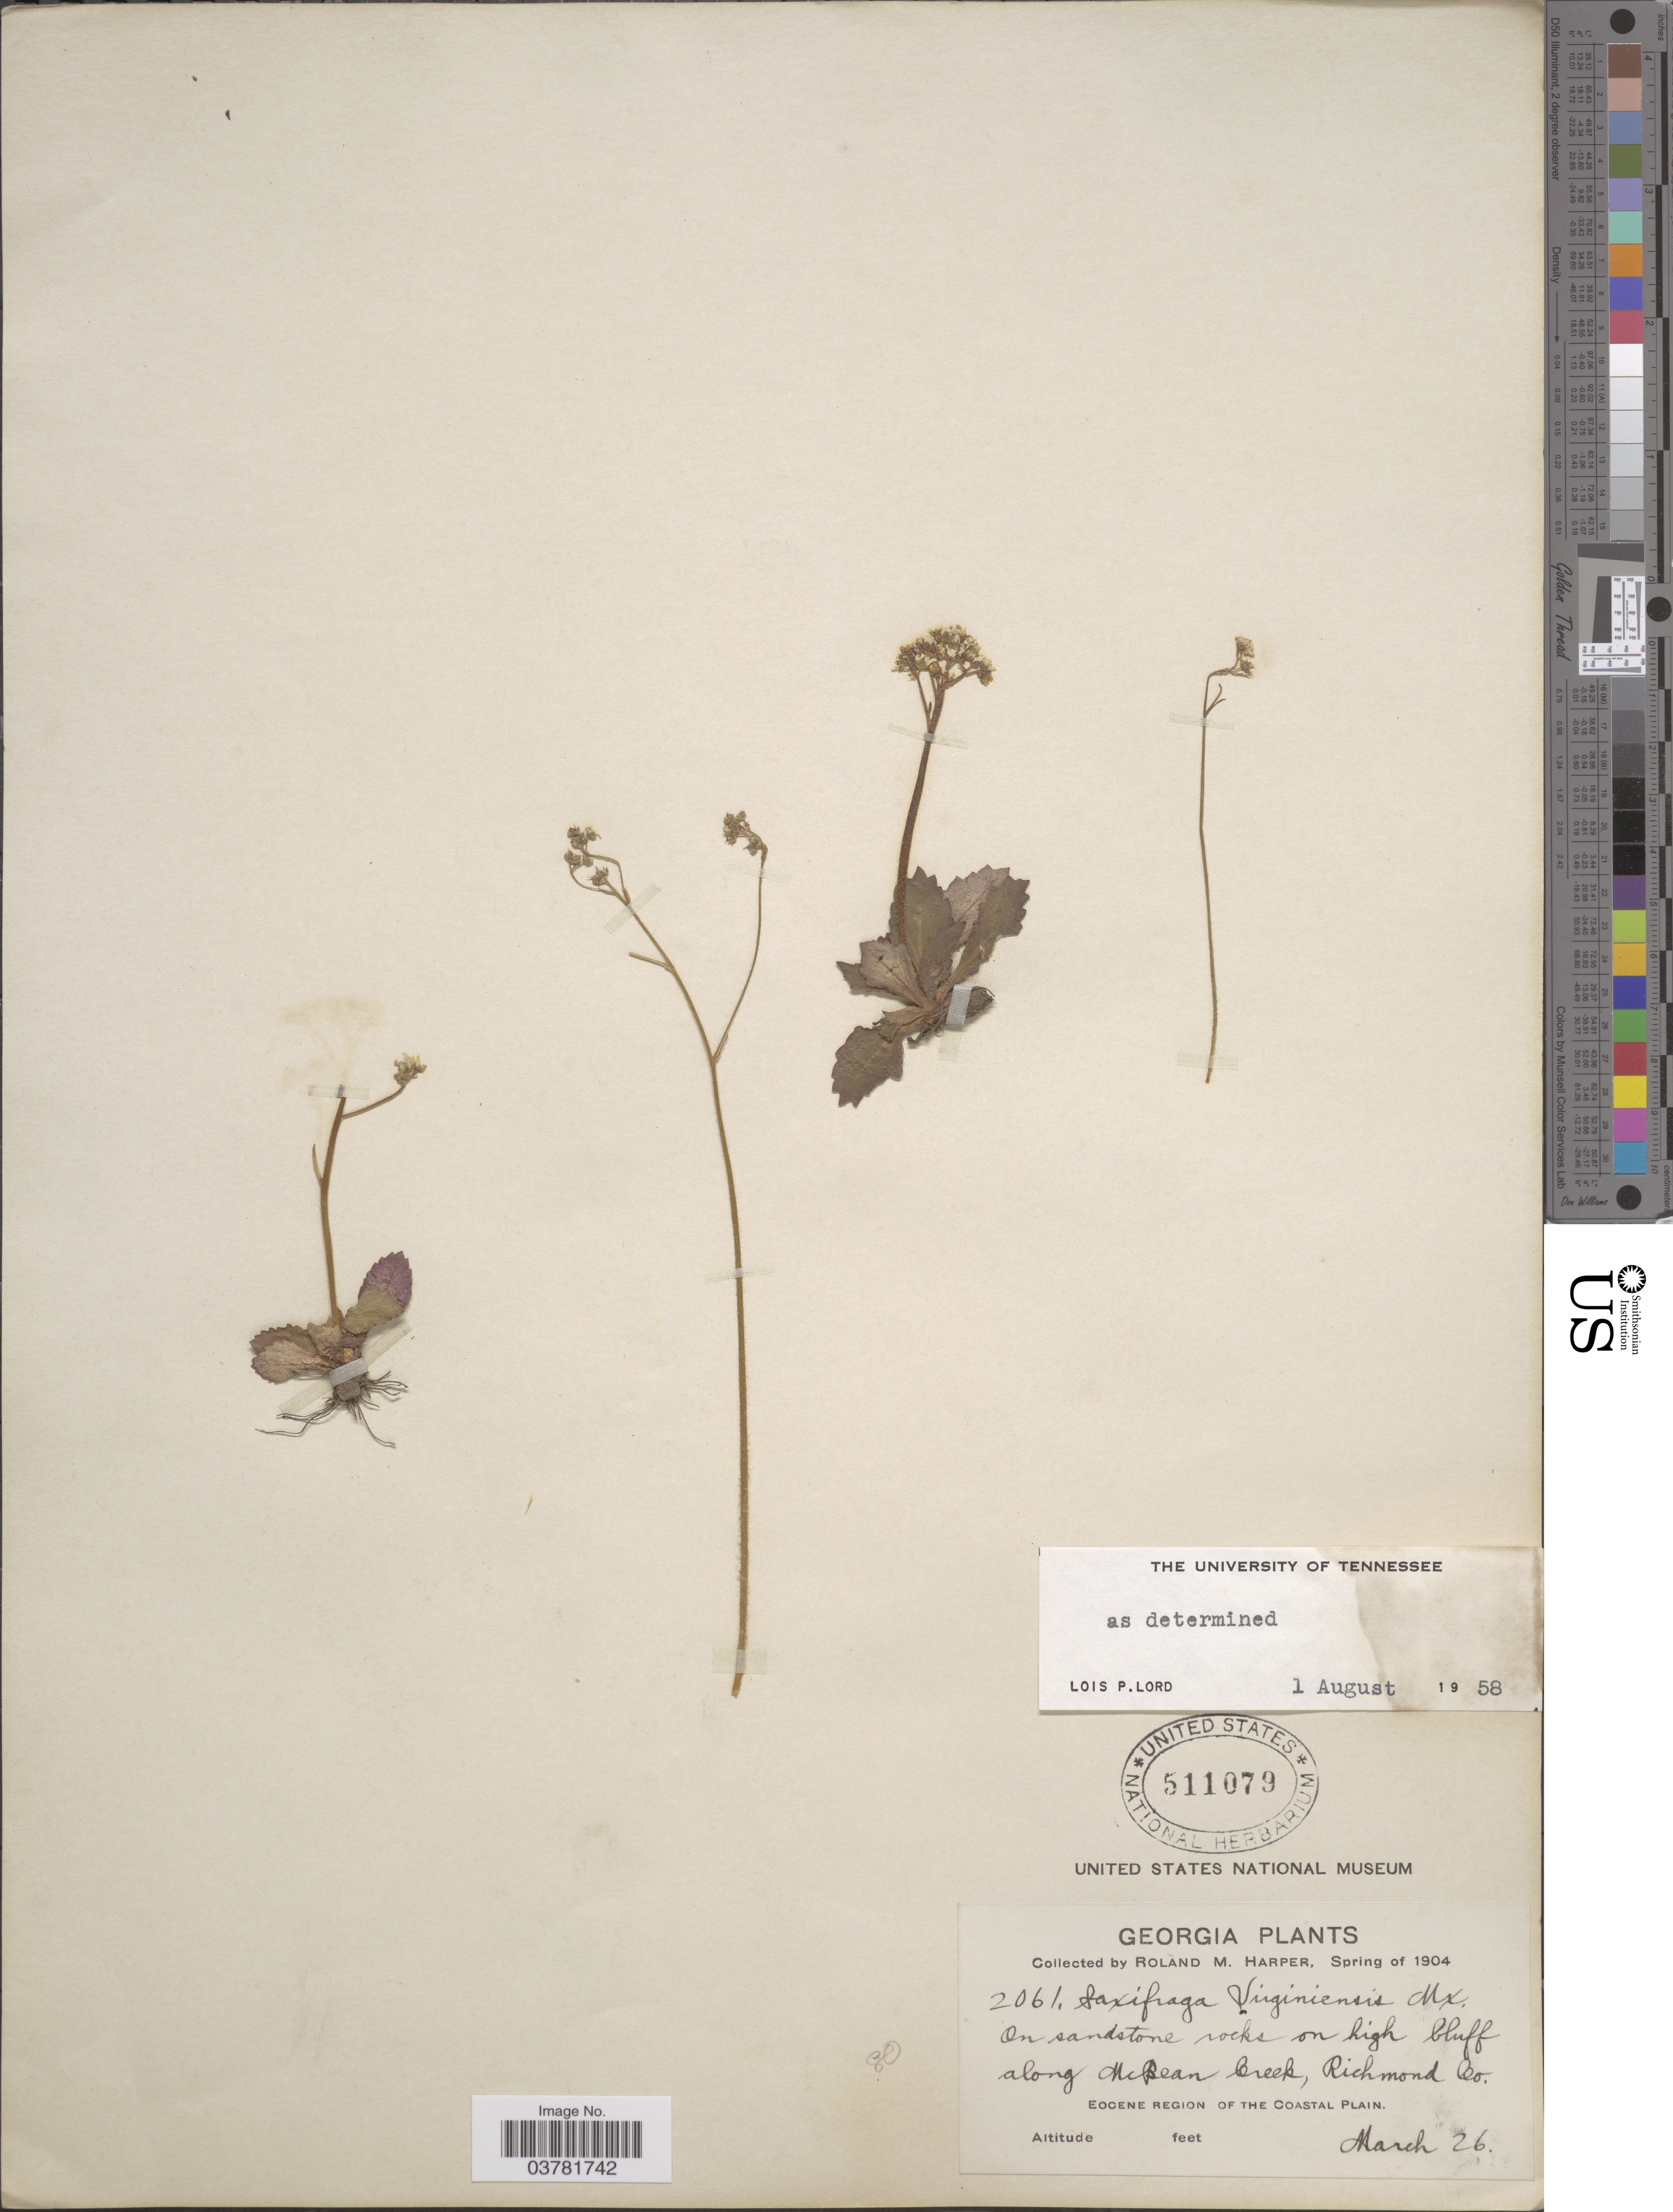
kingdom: Plantae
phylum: Tracheophyta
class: Magnoliopsida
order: Saxifragales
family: Saxifragaceae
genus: Micranthes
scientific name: Micranthes virginiensis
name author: (Michx.) Small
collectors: R. M. Harper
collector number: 2061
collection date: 1904-03-26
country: United States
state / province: Georgia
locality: On sandstone rocks on high bluff along McBean Creek, Richmond Co. Eocene Region of the Coastal Plain.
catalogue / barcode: US 511079